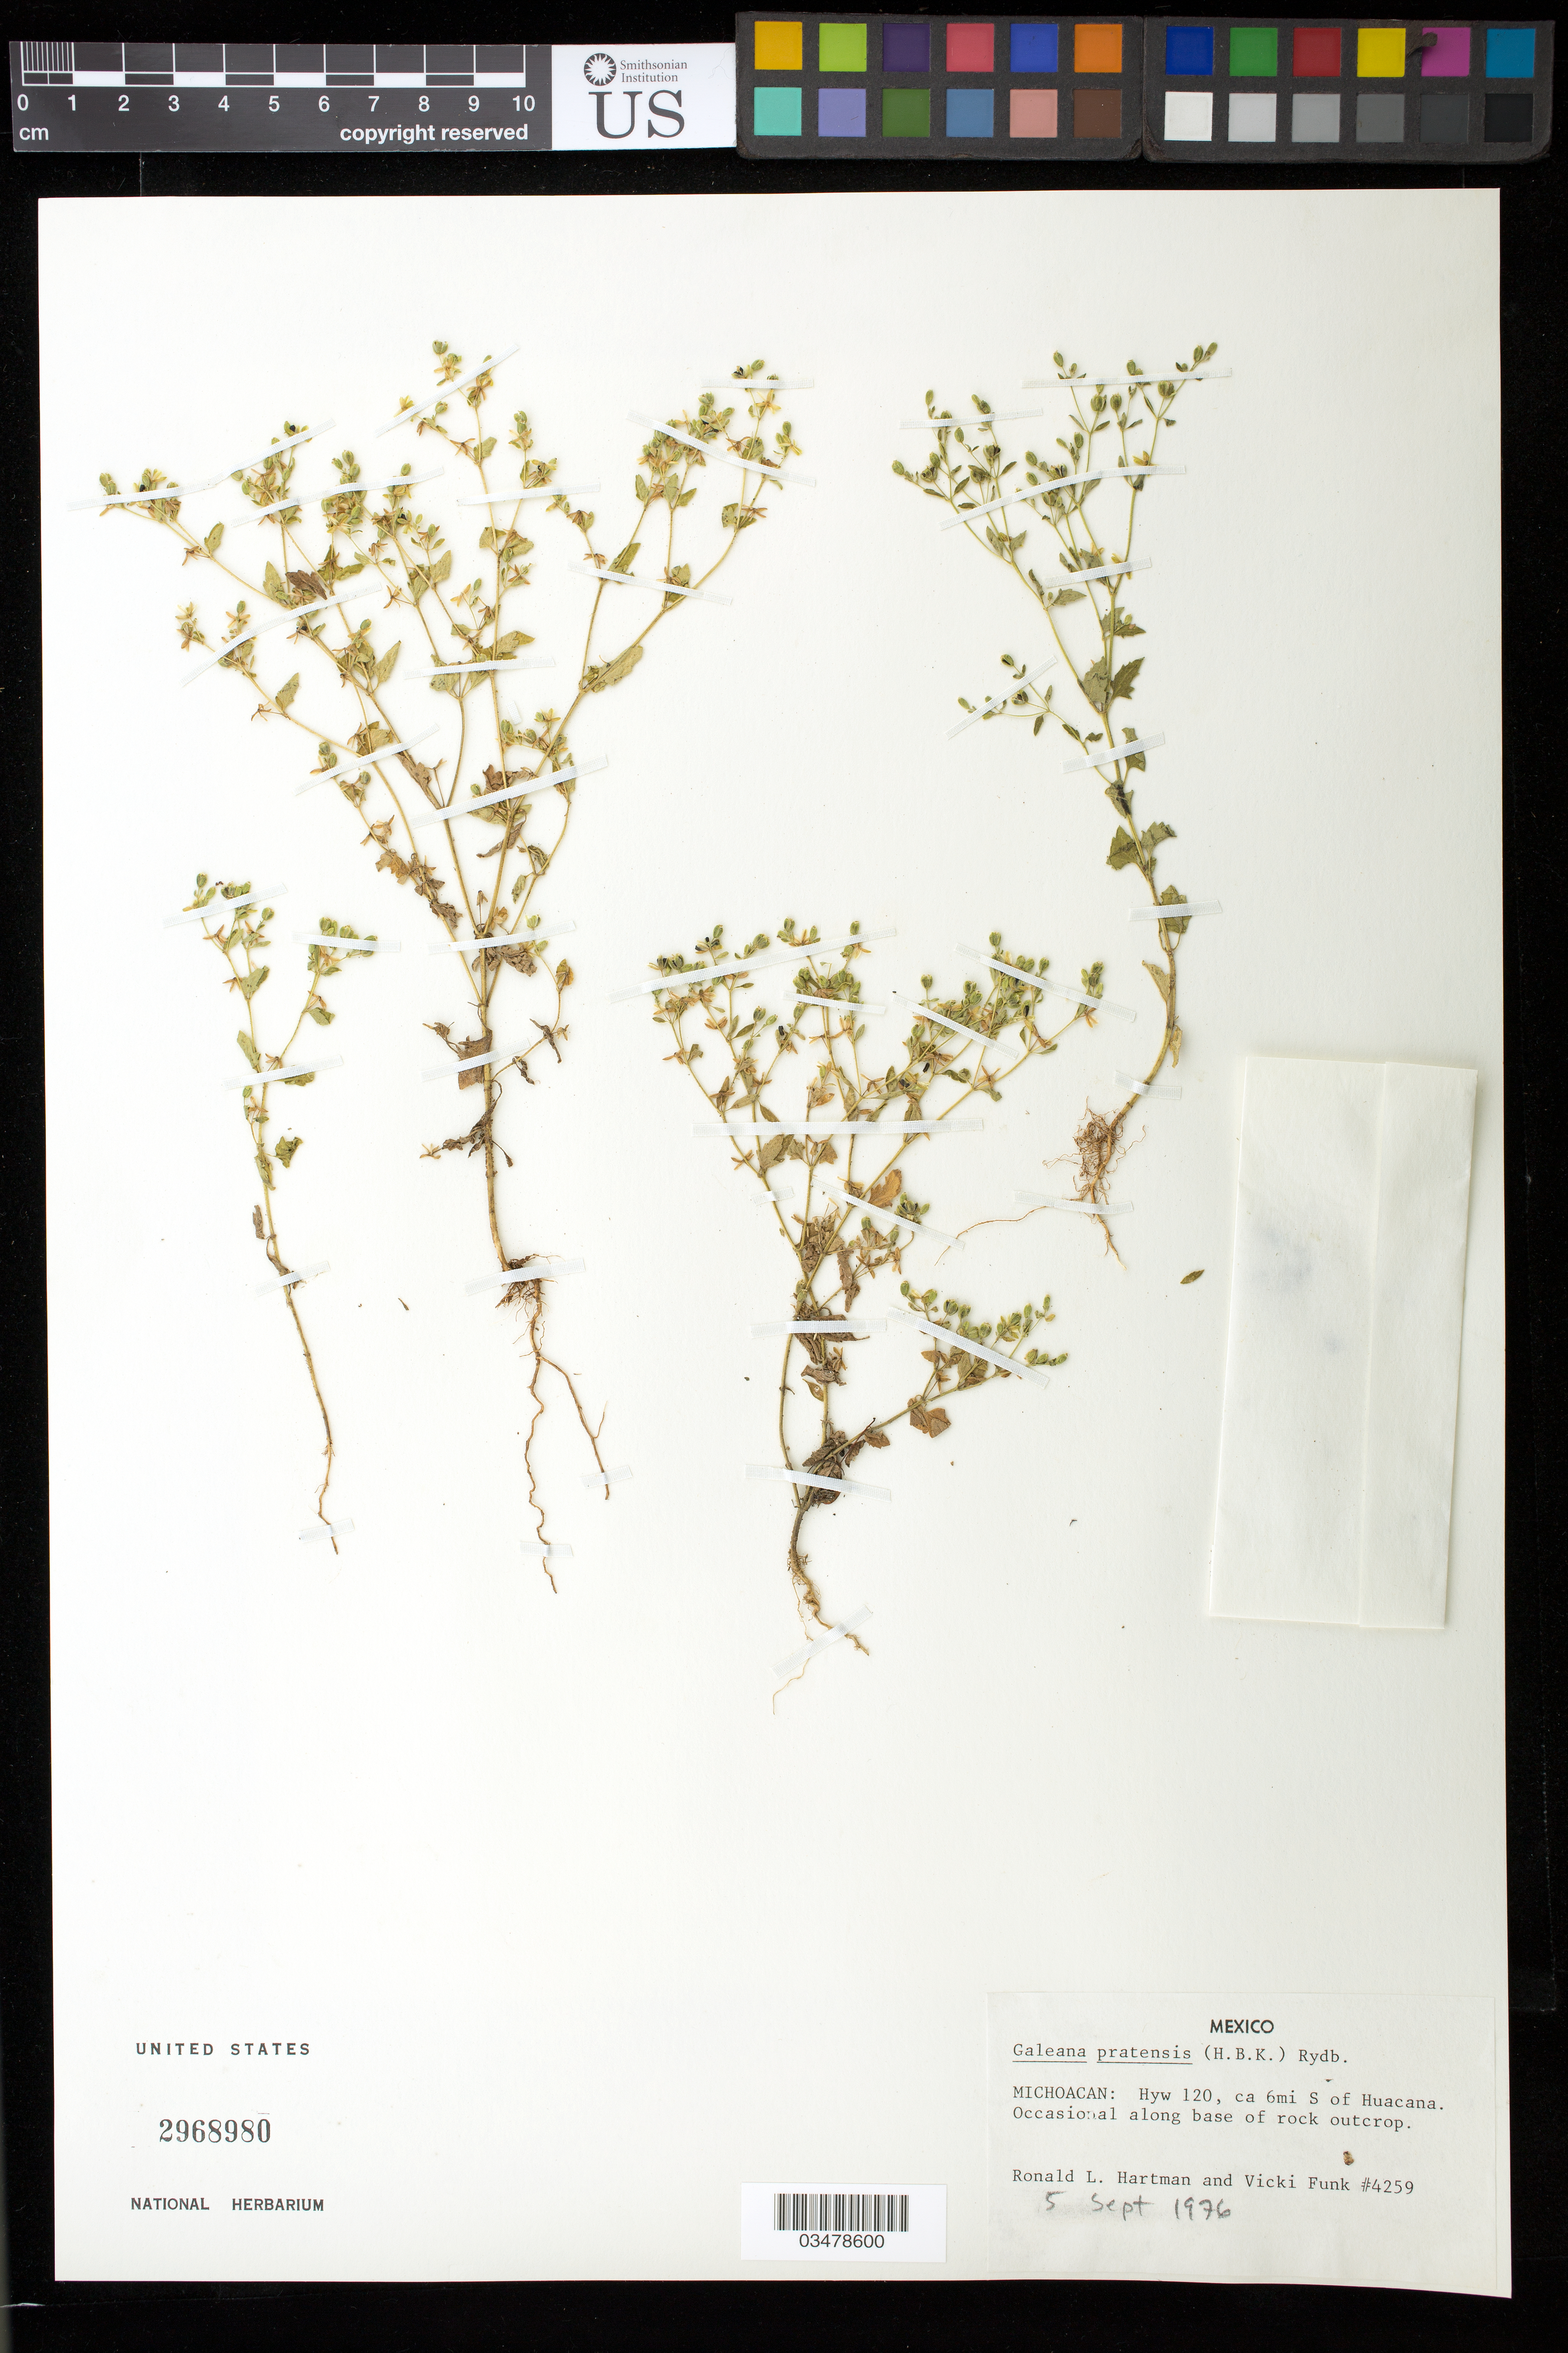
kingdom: Plantae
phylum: Tracheophyta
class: Magnoliopsida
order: Asterales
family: Asteraceae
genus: Galeana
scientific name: Galeana pratensis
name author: (Kunth) Rydb.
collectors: R. L. Hartman & V. Funk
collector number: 4259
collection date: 1976-09-05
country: Mexico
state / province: Michoacan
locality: Hwy 120, ca 6 mi S of Huacana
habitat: Along base of rock outcrops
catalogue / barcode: US 2968980